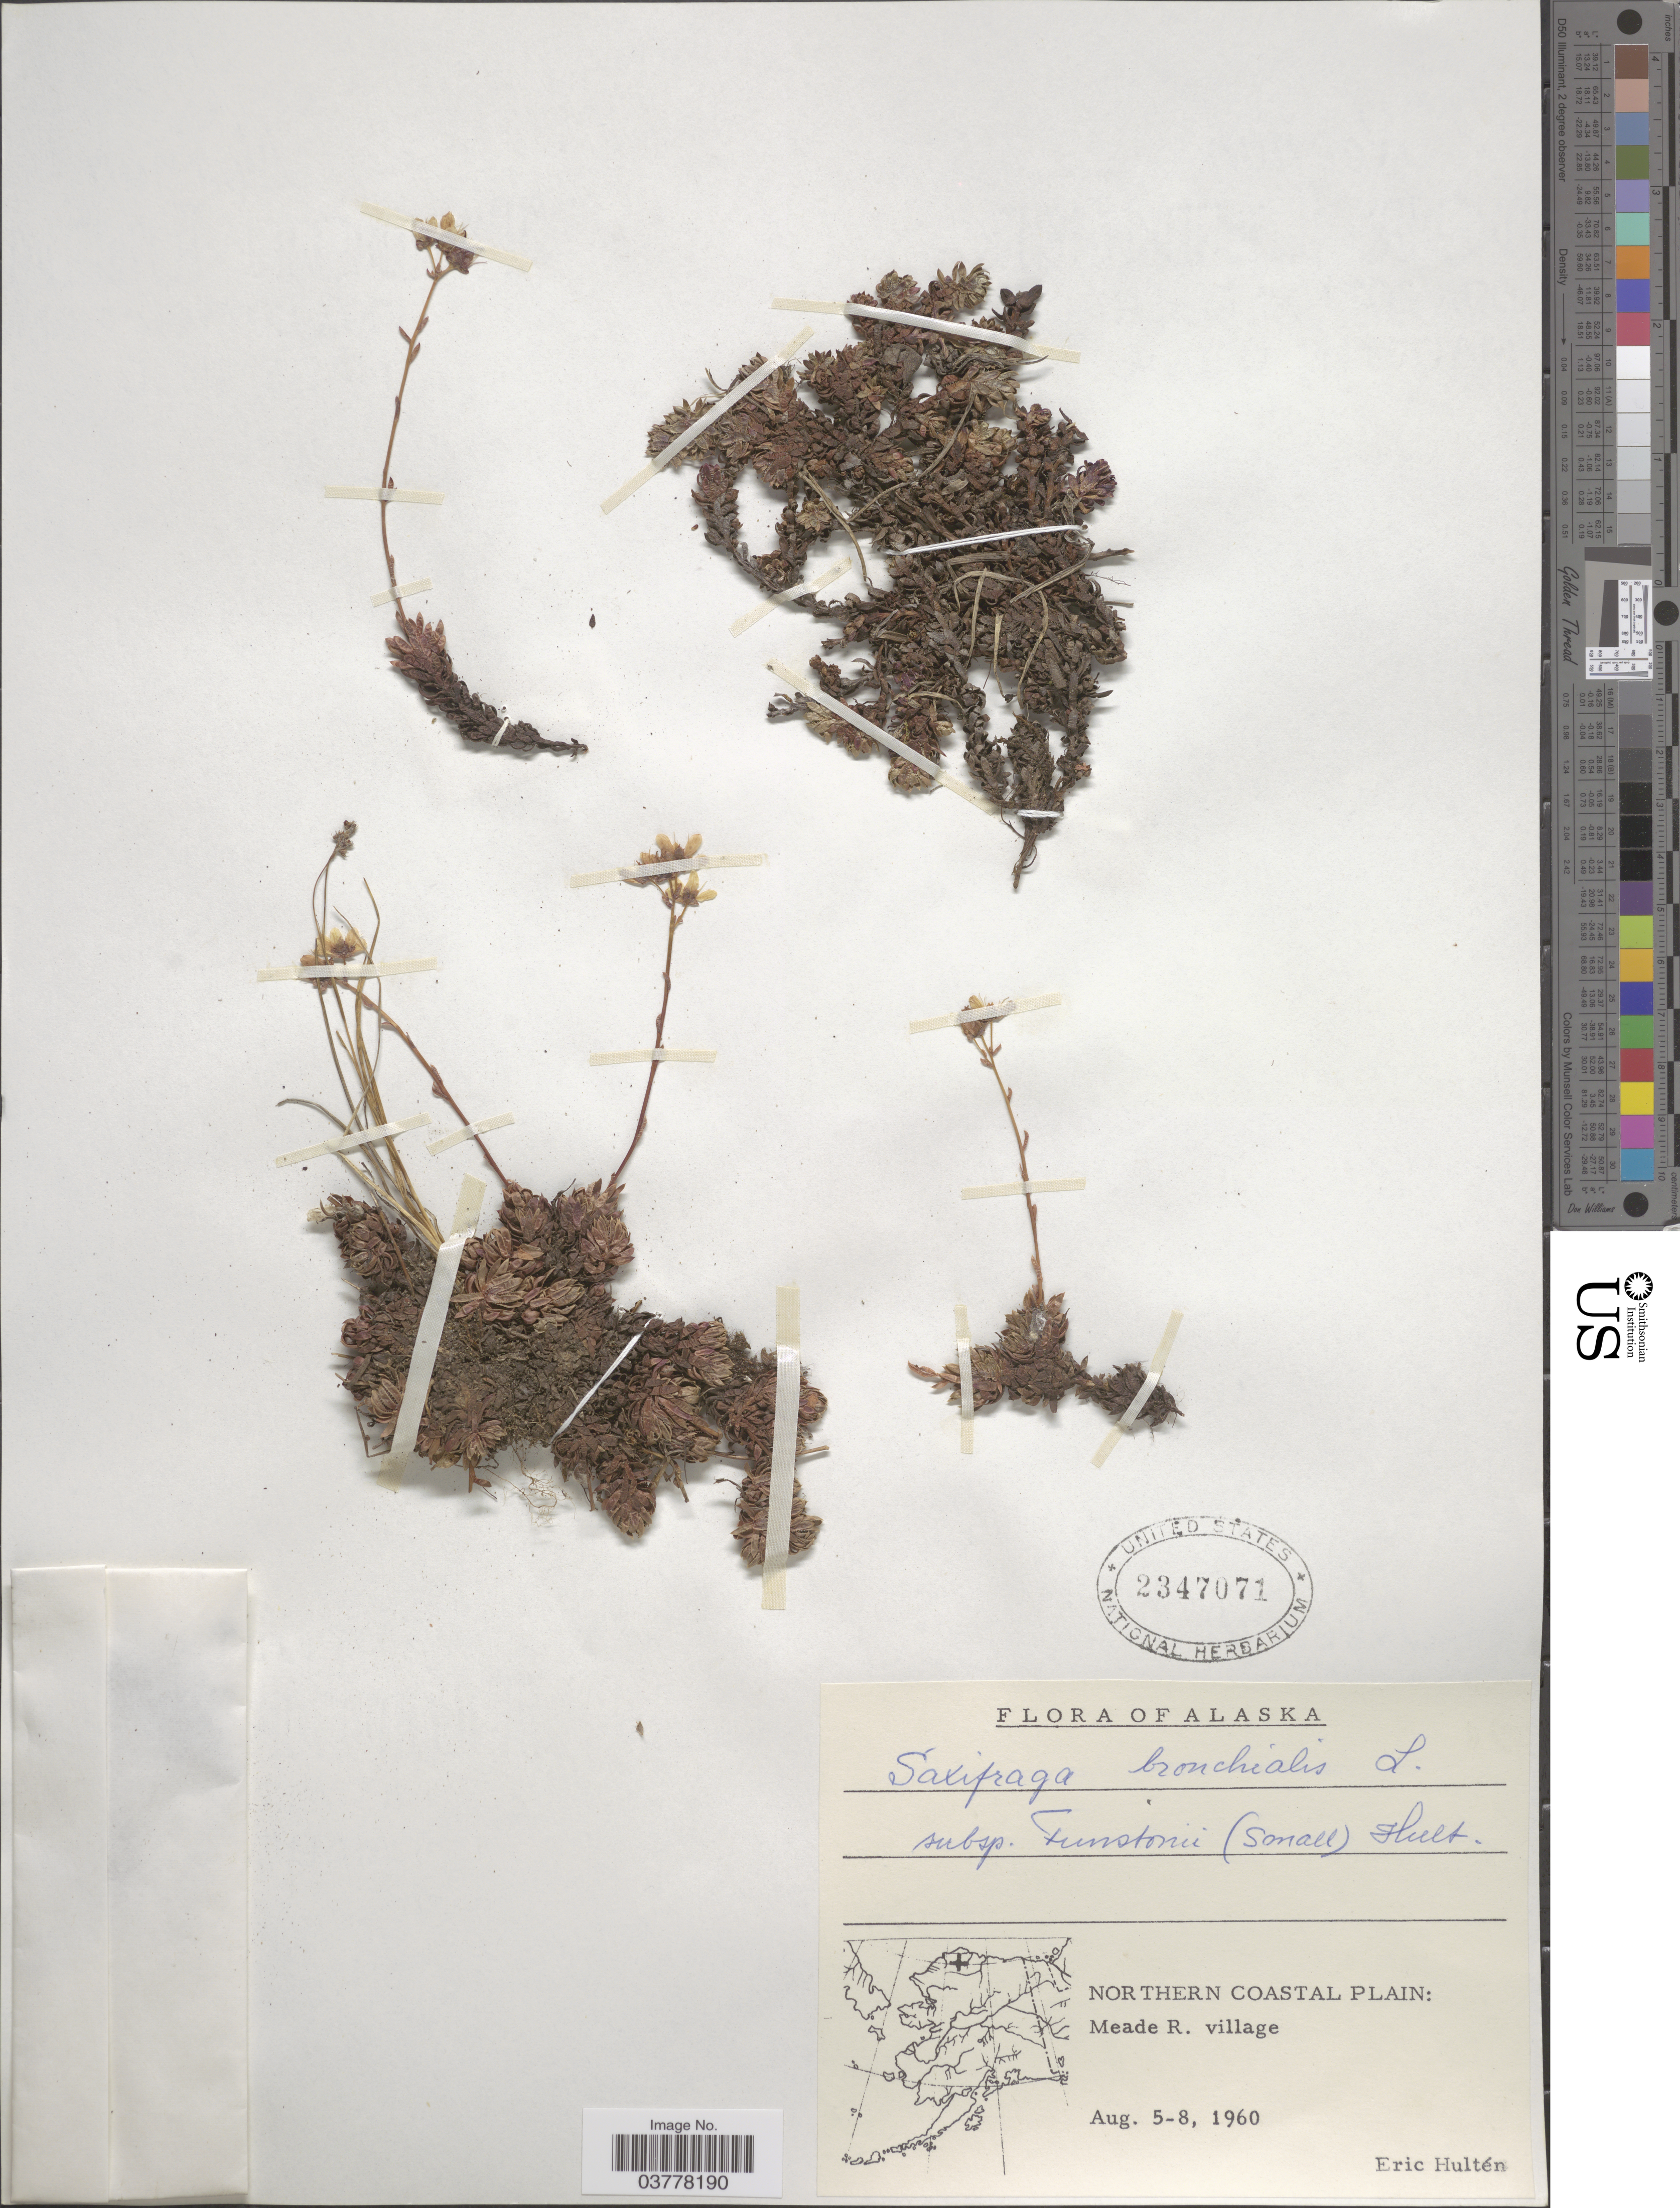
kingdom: Plantae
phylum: Tracheophyta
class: Magnoliopsida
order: Saxifragales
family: Saxifragaceae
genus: Saxifraga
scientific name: Saxifraga bronchialis subsp. funstonii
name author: (Small) Hultén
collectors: E. G. Hultén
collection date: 1960-08-05/1960-08-08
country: United States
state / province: Alaska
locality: Northern Coastal Plain: Meade R. Village.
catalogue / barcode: US 2347071